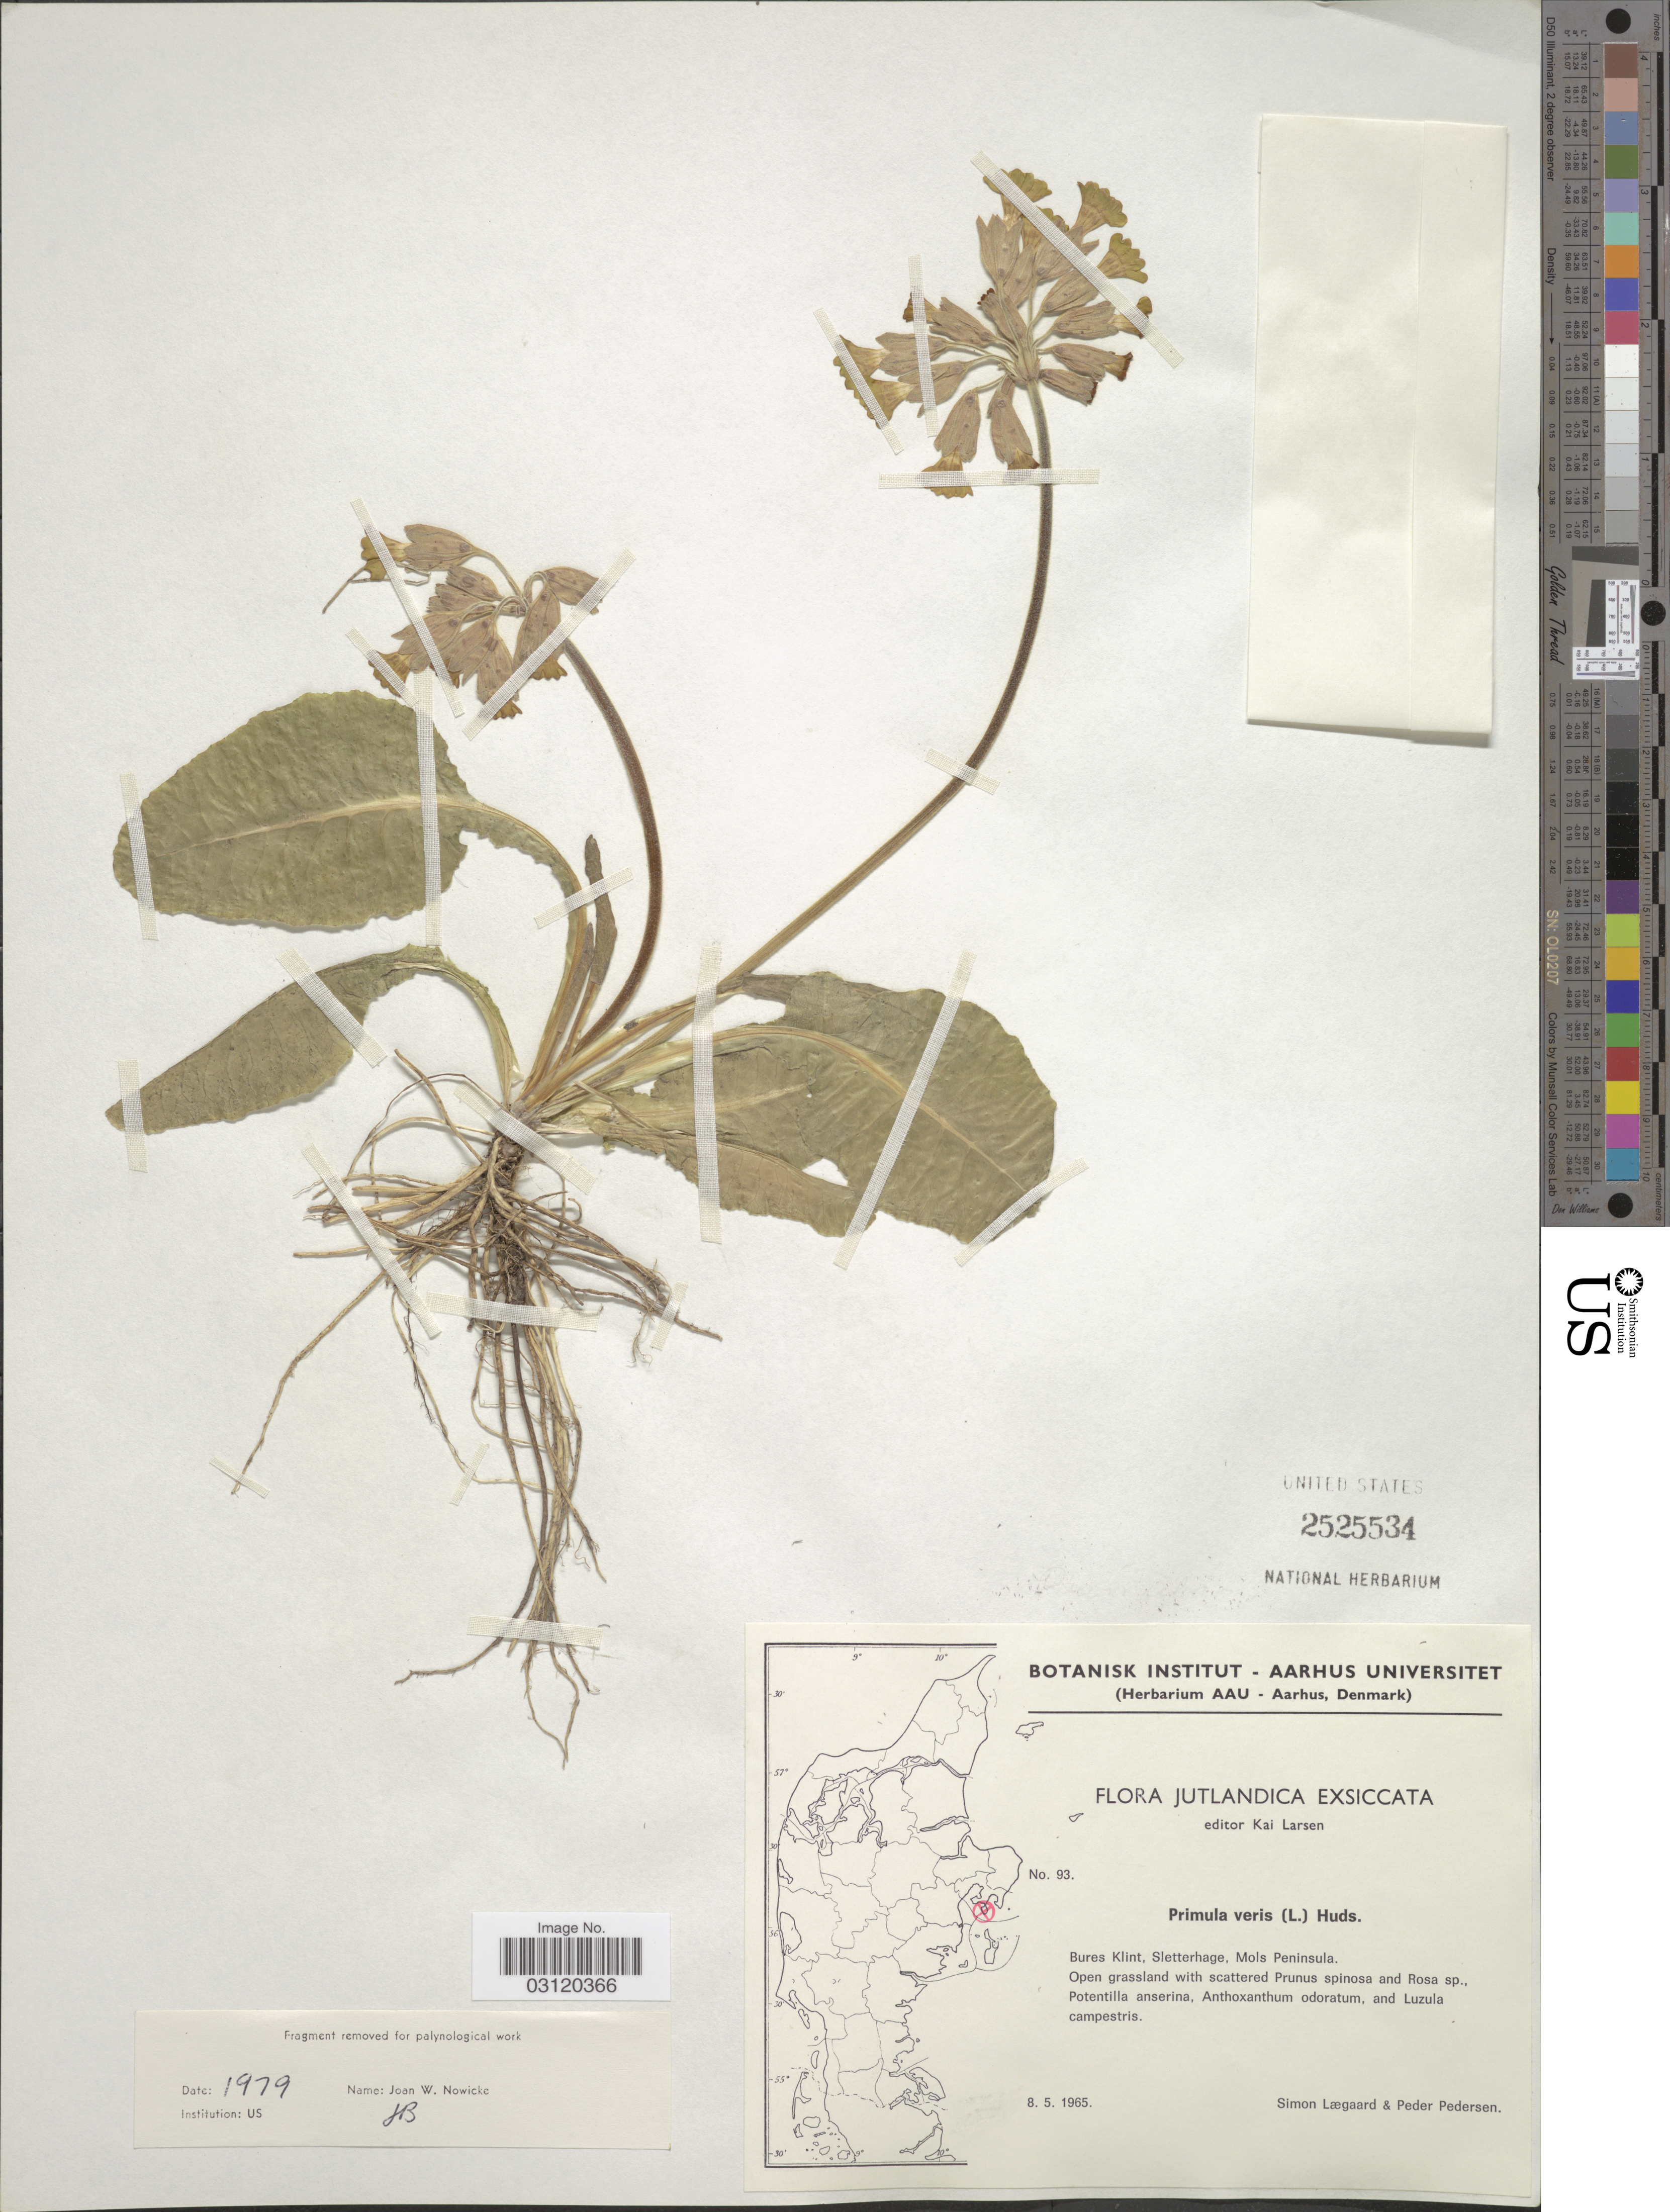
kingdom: Plantae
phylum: Tracheophyta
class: Magnoliopsida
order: Ericales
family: Primulaceae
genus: Primula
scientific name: Primula veris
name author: L.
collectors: S. Lægaard & P. Pedersen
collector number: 93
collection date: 1965-05-08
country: Denmark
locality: Jutlandica. Bures Klint, Sletterhage, Mols Peninsula.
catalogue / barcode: US 2525534